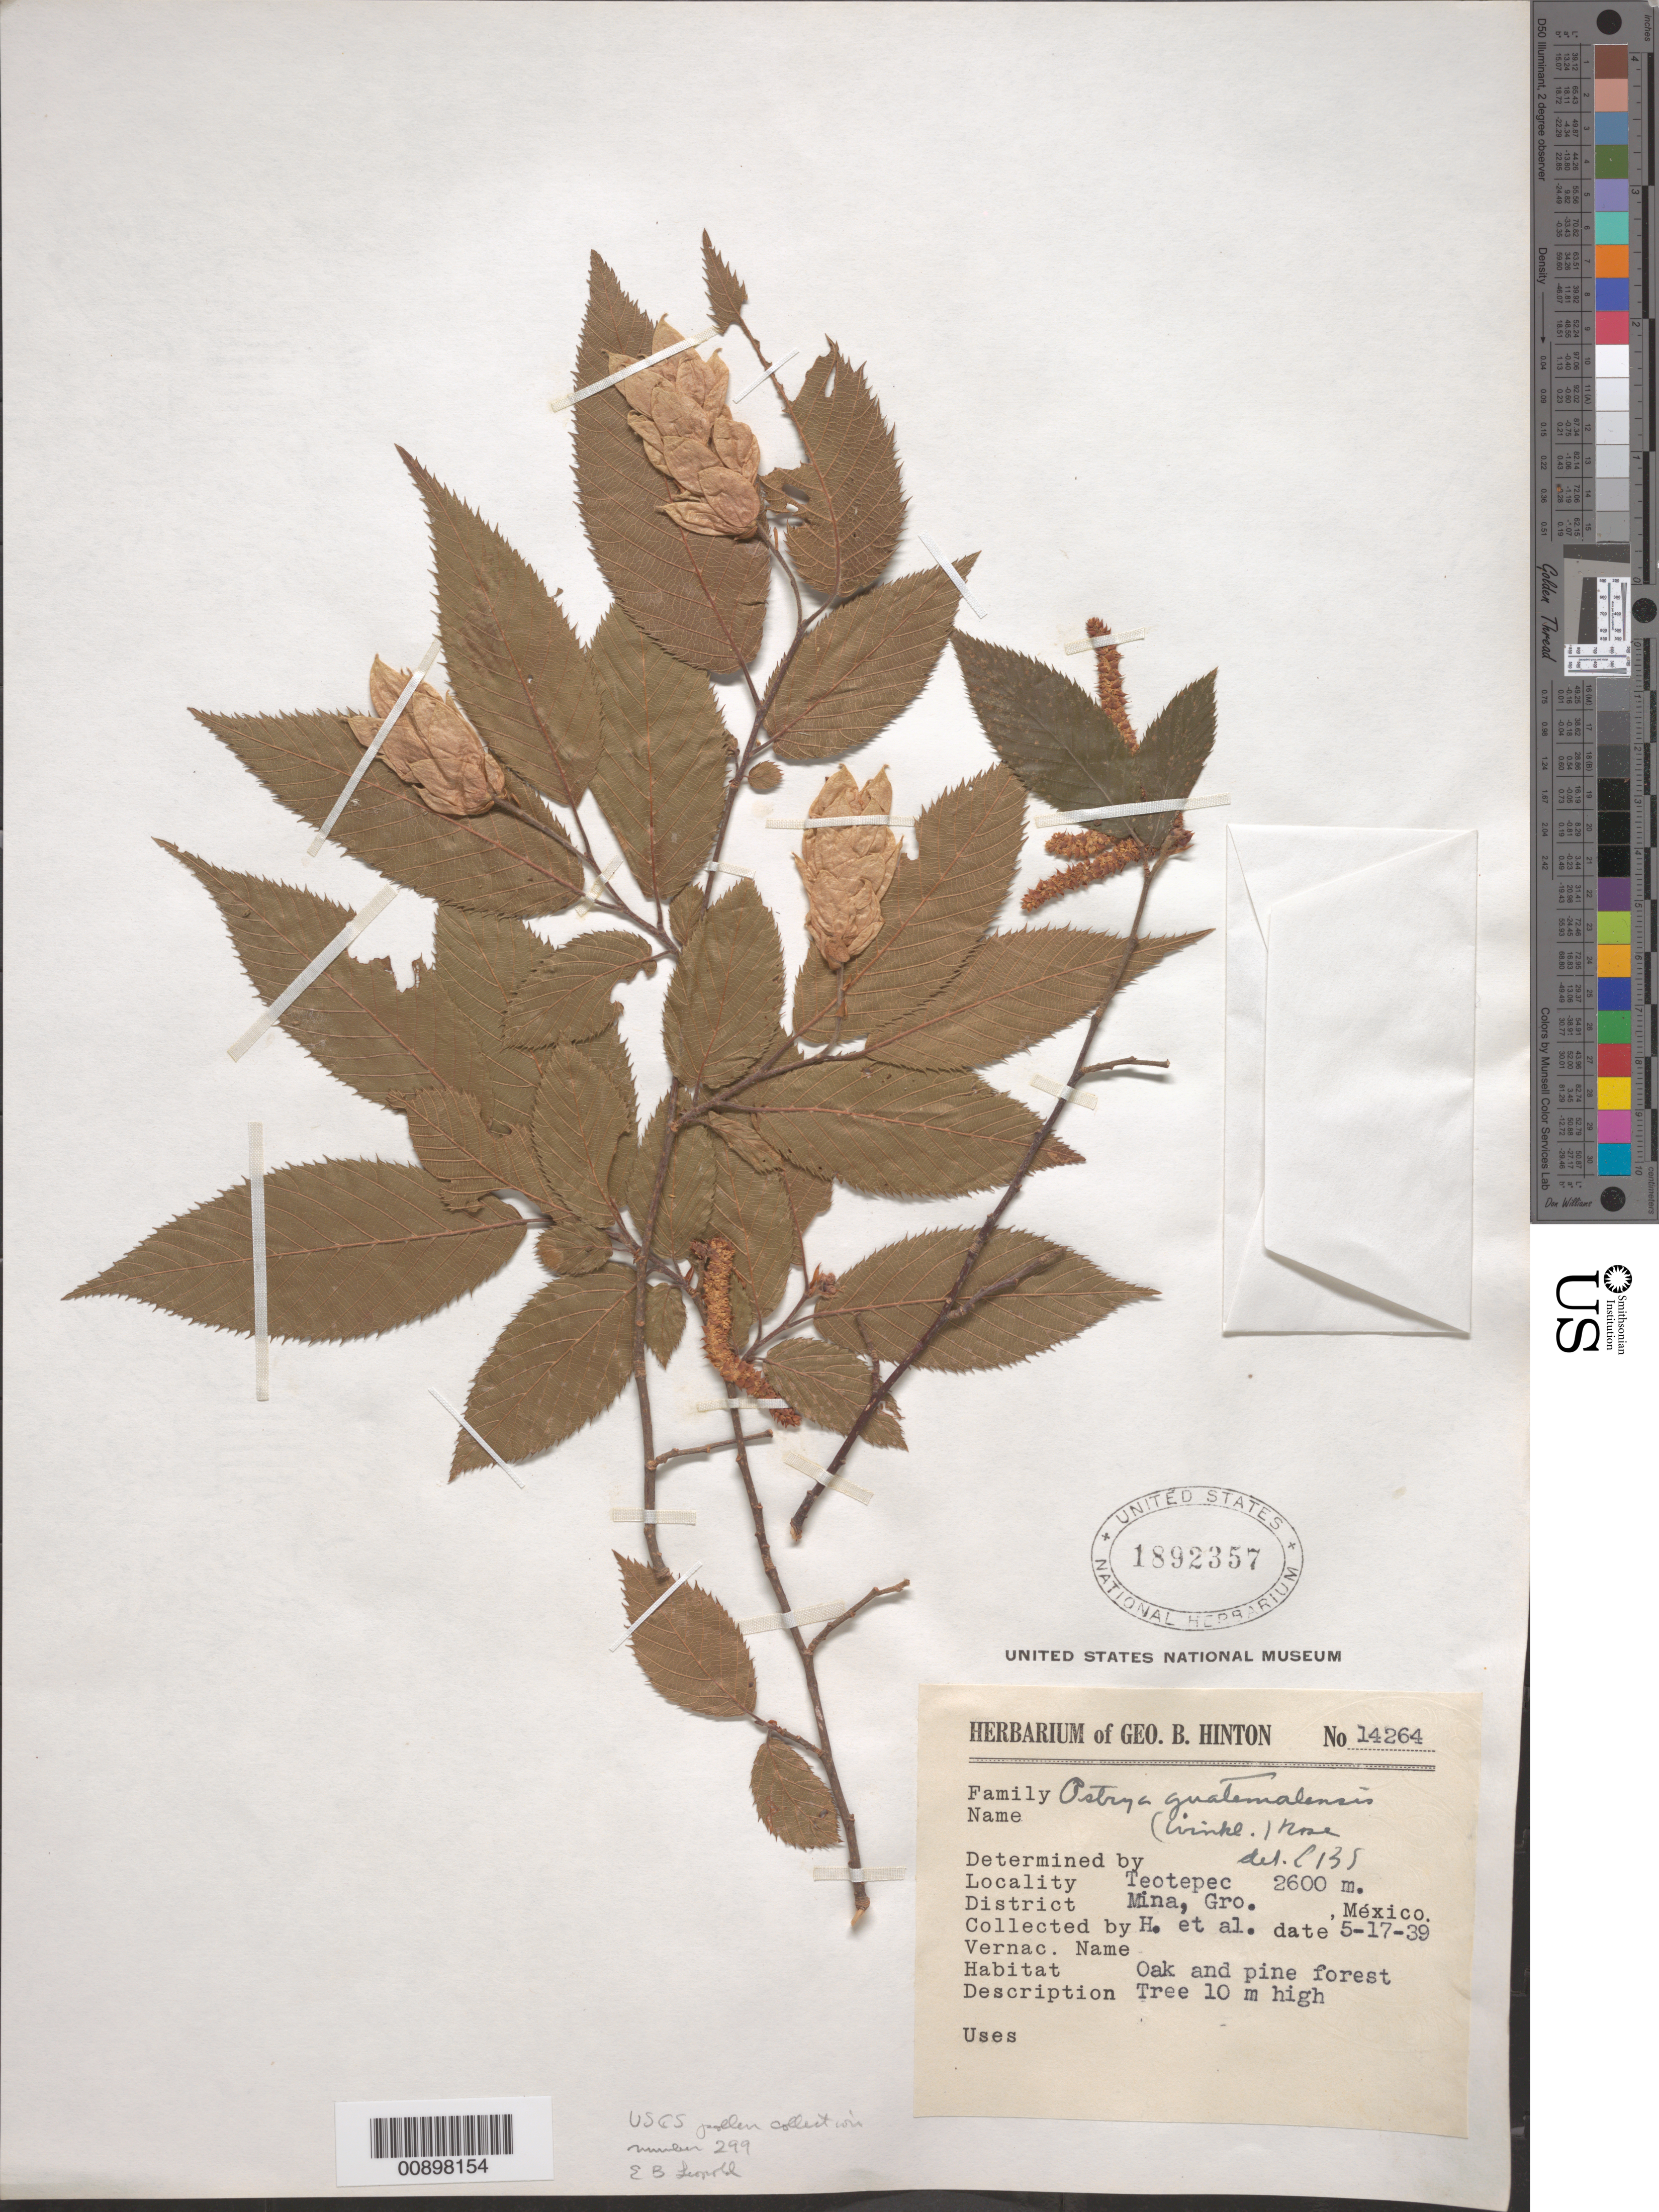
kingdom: Plantae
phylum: Tracheophyta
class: Magnoliopsida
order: Fagales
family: Betulaceae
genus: Ostrya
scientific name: Ostrya guatemalensis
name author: (H.J.P. Winkl.) Rose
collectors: G. B. Hinton & et al.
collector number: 14264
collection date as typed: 17 May 1939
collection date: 1939-05-17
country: Mexico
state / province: Guerrero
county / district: Mina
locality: Teotepec, District Mina, Guerrero.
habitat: Oak and Pine forest.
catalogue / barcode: US 1892357